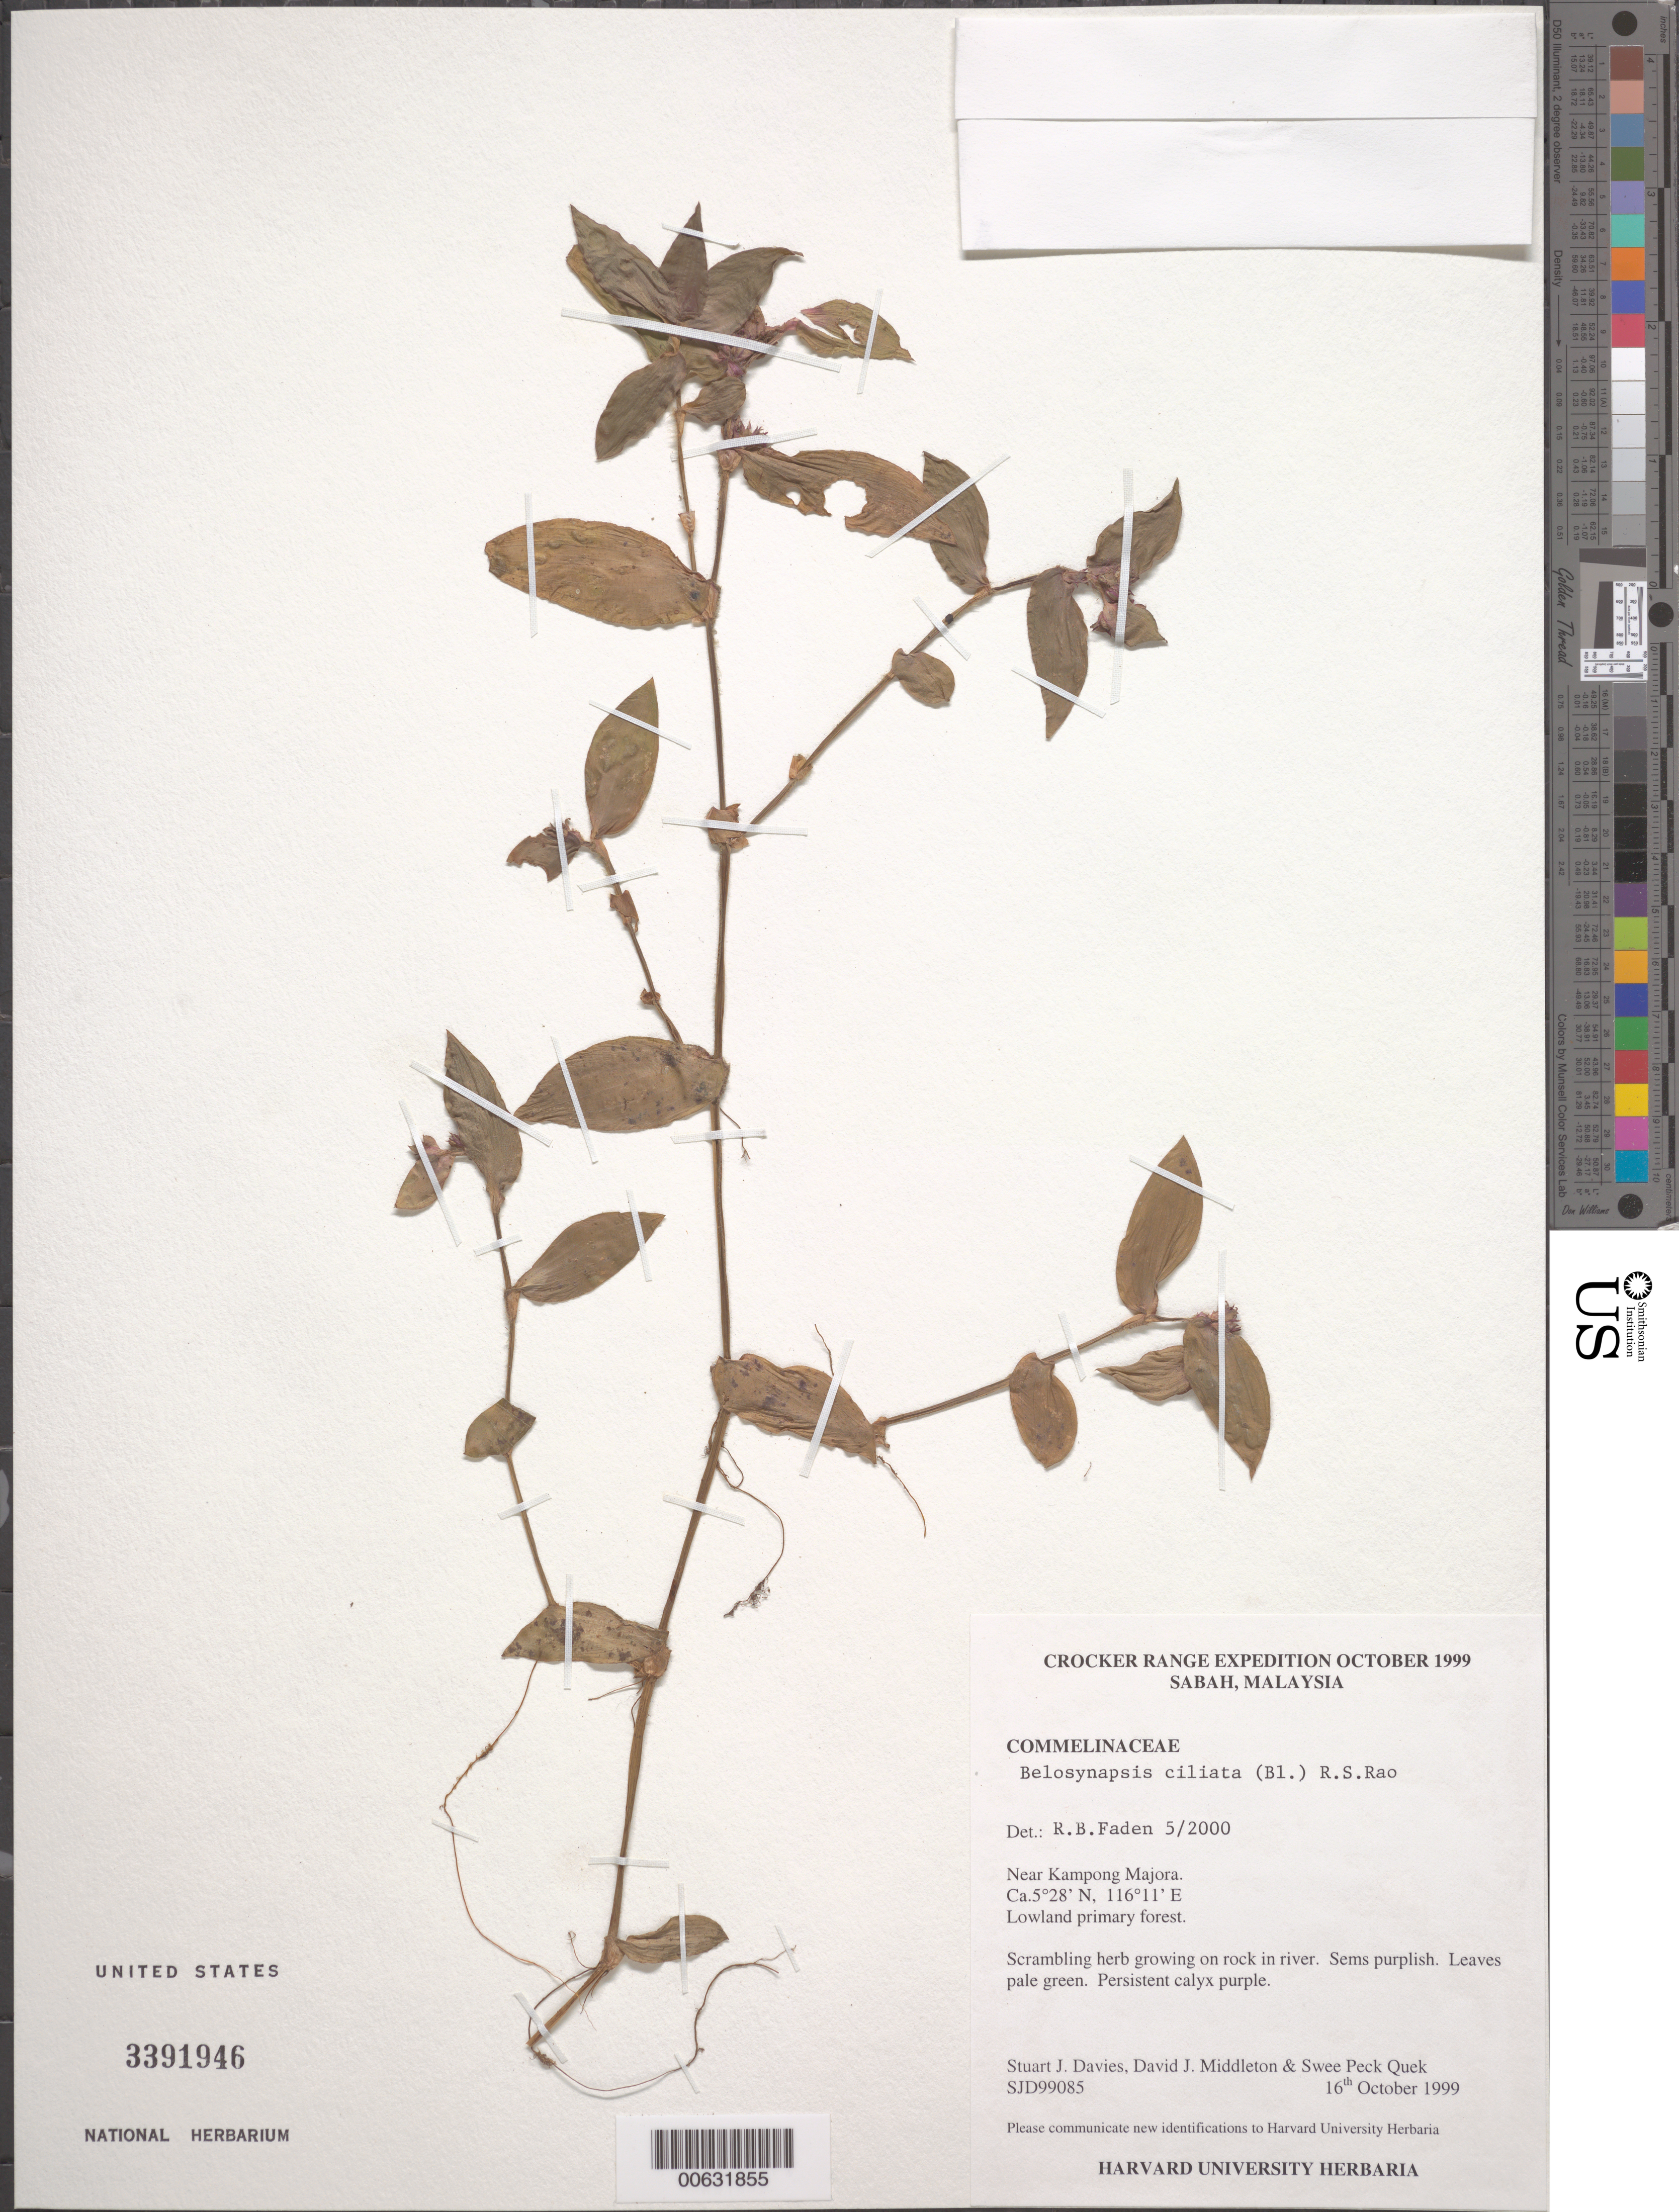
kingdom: Plantae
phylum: Tracheophyta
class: Liliopsida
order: Commelinales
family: Commelinaceae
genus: Belosynapsis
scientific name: Belosynapsis ciliata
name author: (Blume) R.S. Rao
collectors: S. Davies, D. J. Middleton & S. Quek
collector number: Sjd99085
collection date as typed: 16 Oct 1999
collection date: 1999-10-16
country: Malaysia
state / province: Sabah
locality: Near kampong majora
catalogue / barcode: US 3391946